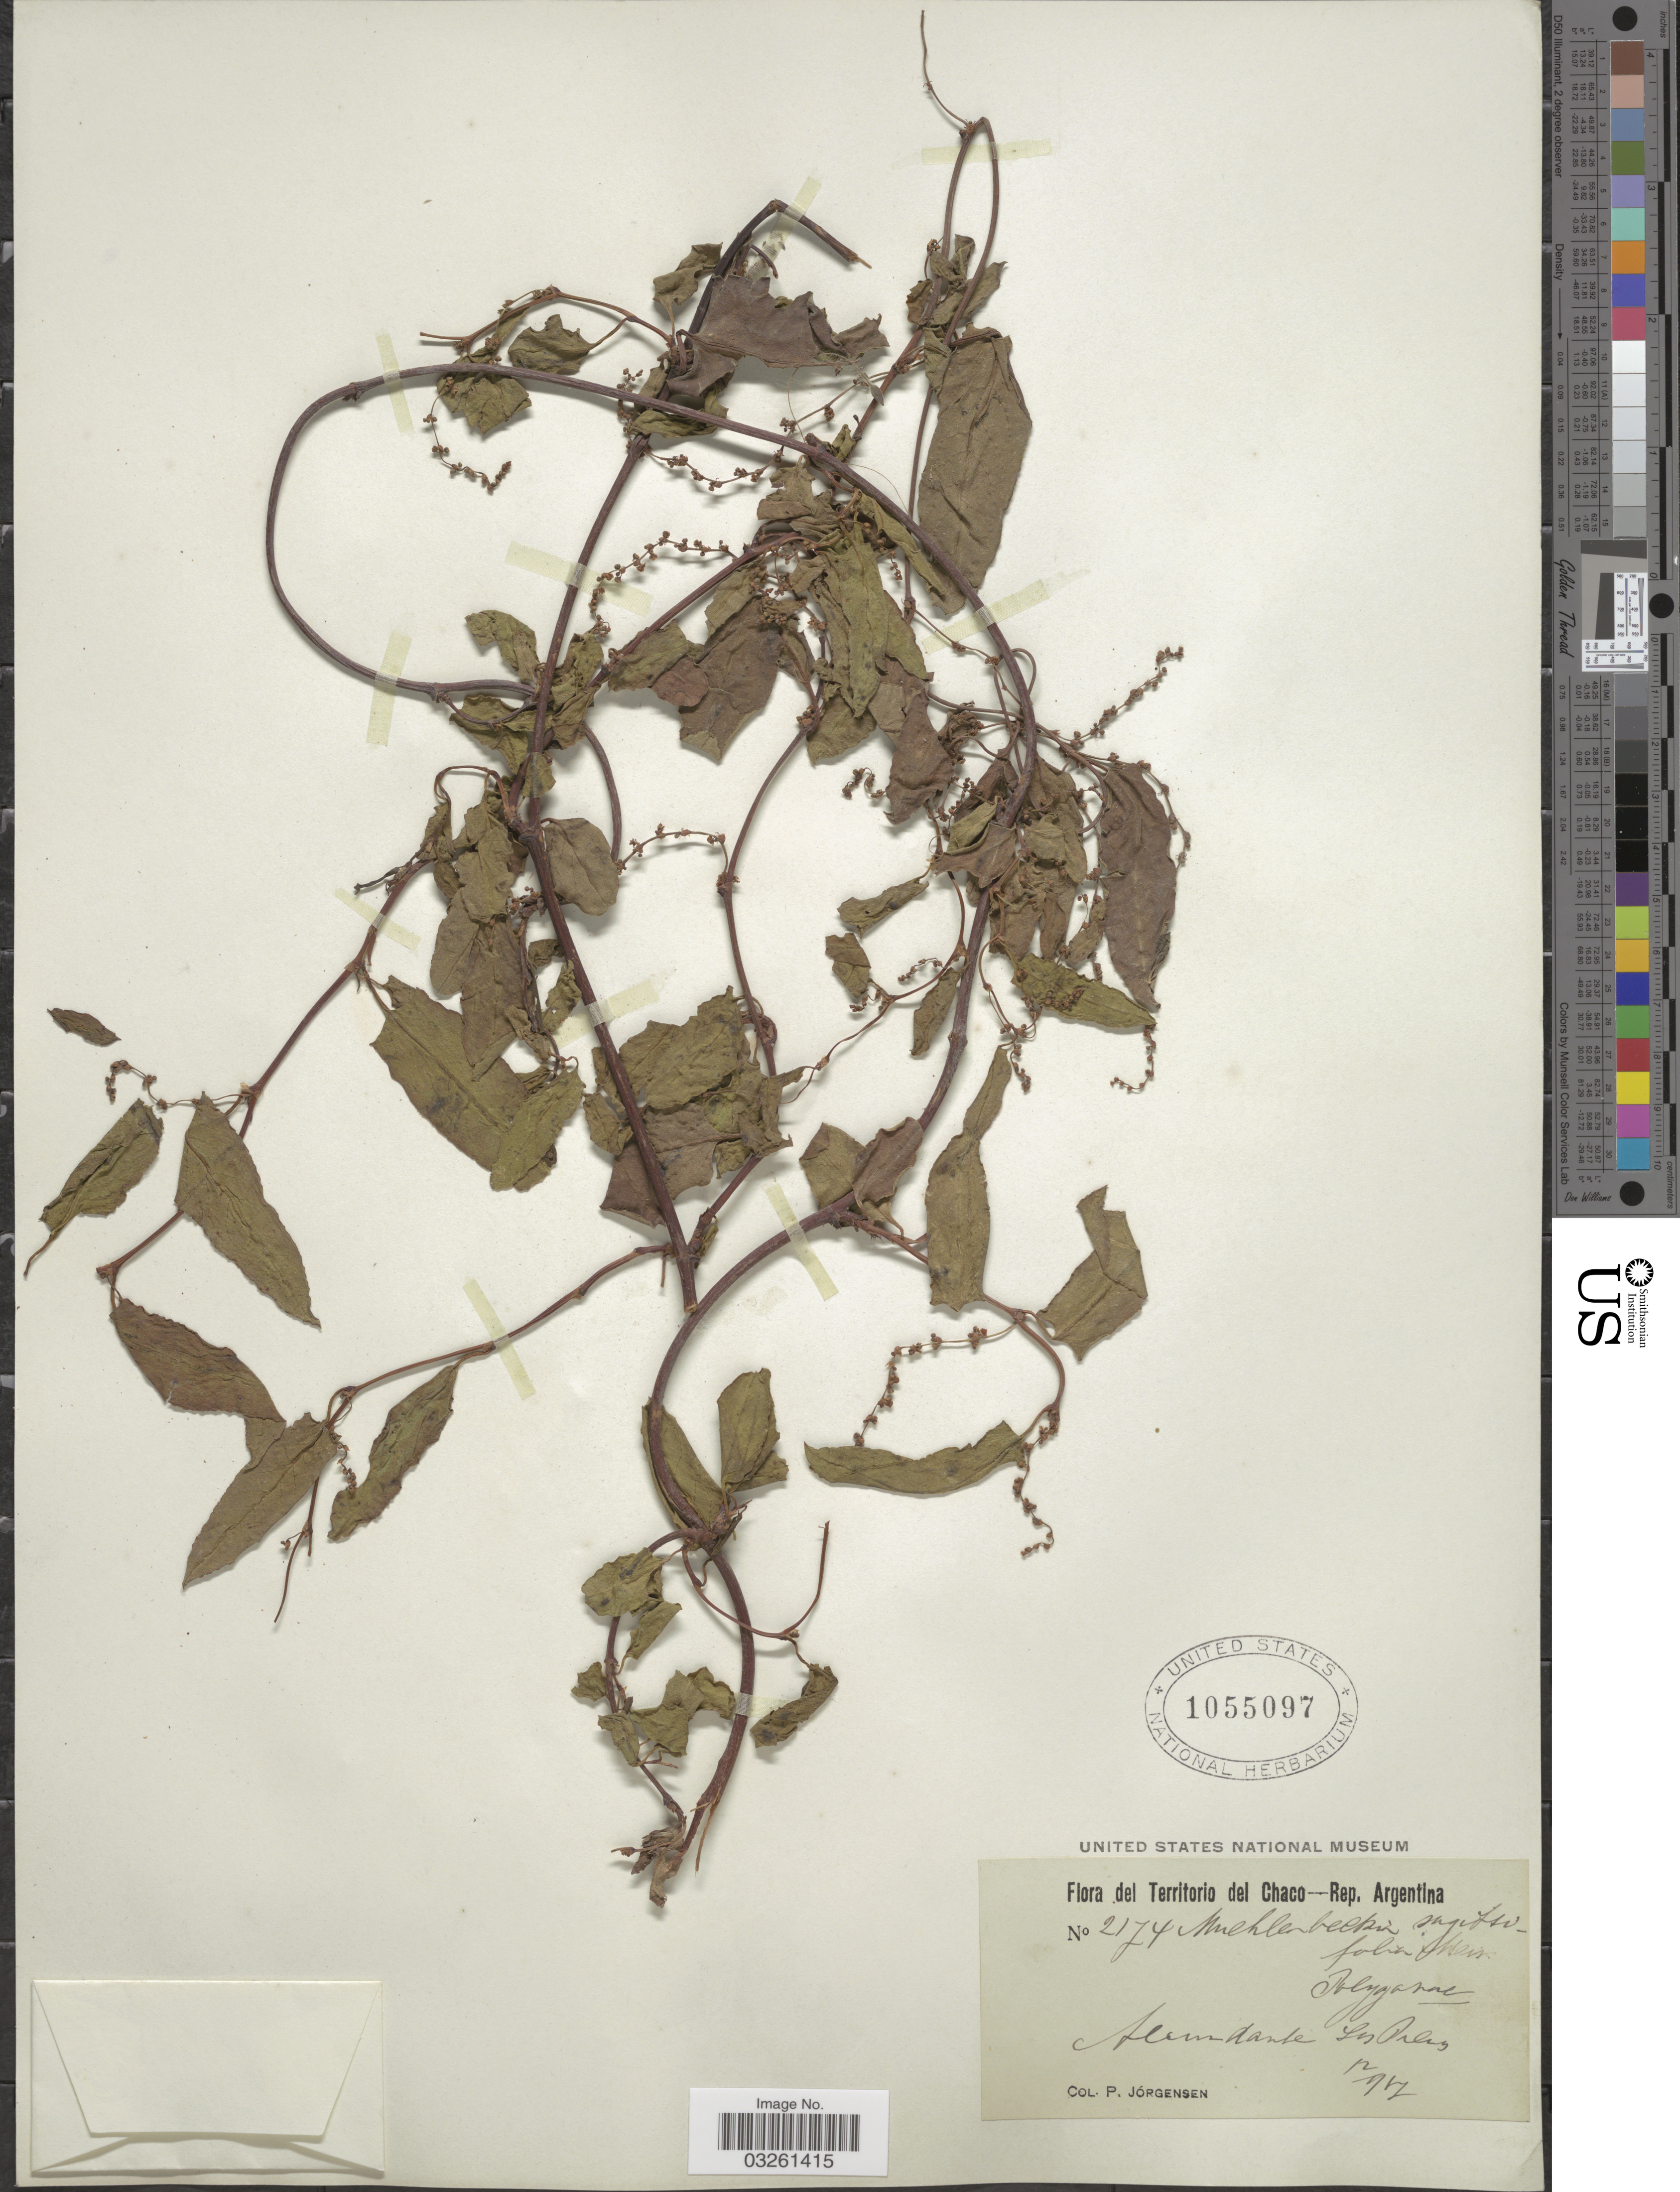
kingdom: Plantae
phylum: Tracheophyta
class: Magnoliopsida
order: Caryophyllales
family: Polygonaceae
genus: Muehlenbeckia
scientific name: Muehlenbeckia sagittifolia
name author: (Ortega) Meisn.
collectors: P. Jörgensen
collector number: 2174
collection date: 1917-12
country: Argentina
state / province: Chaco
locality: Territorio del Chaco, Abundante Los Palmas.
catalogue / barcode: US 1055097